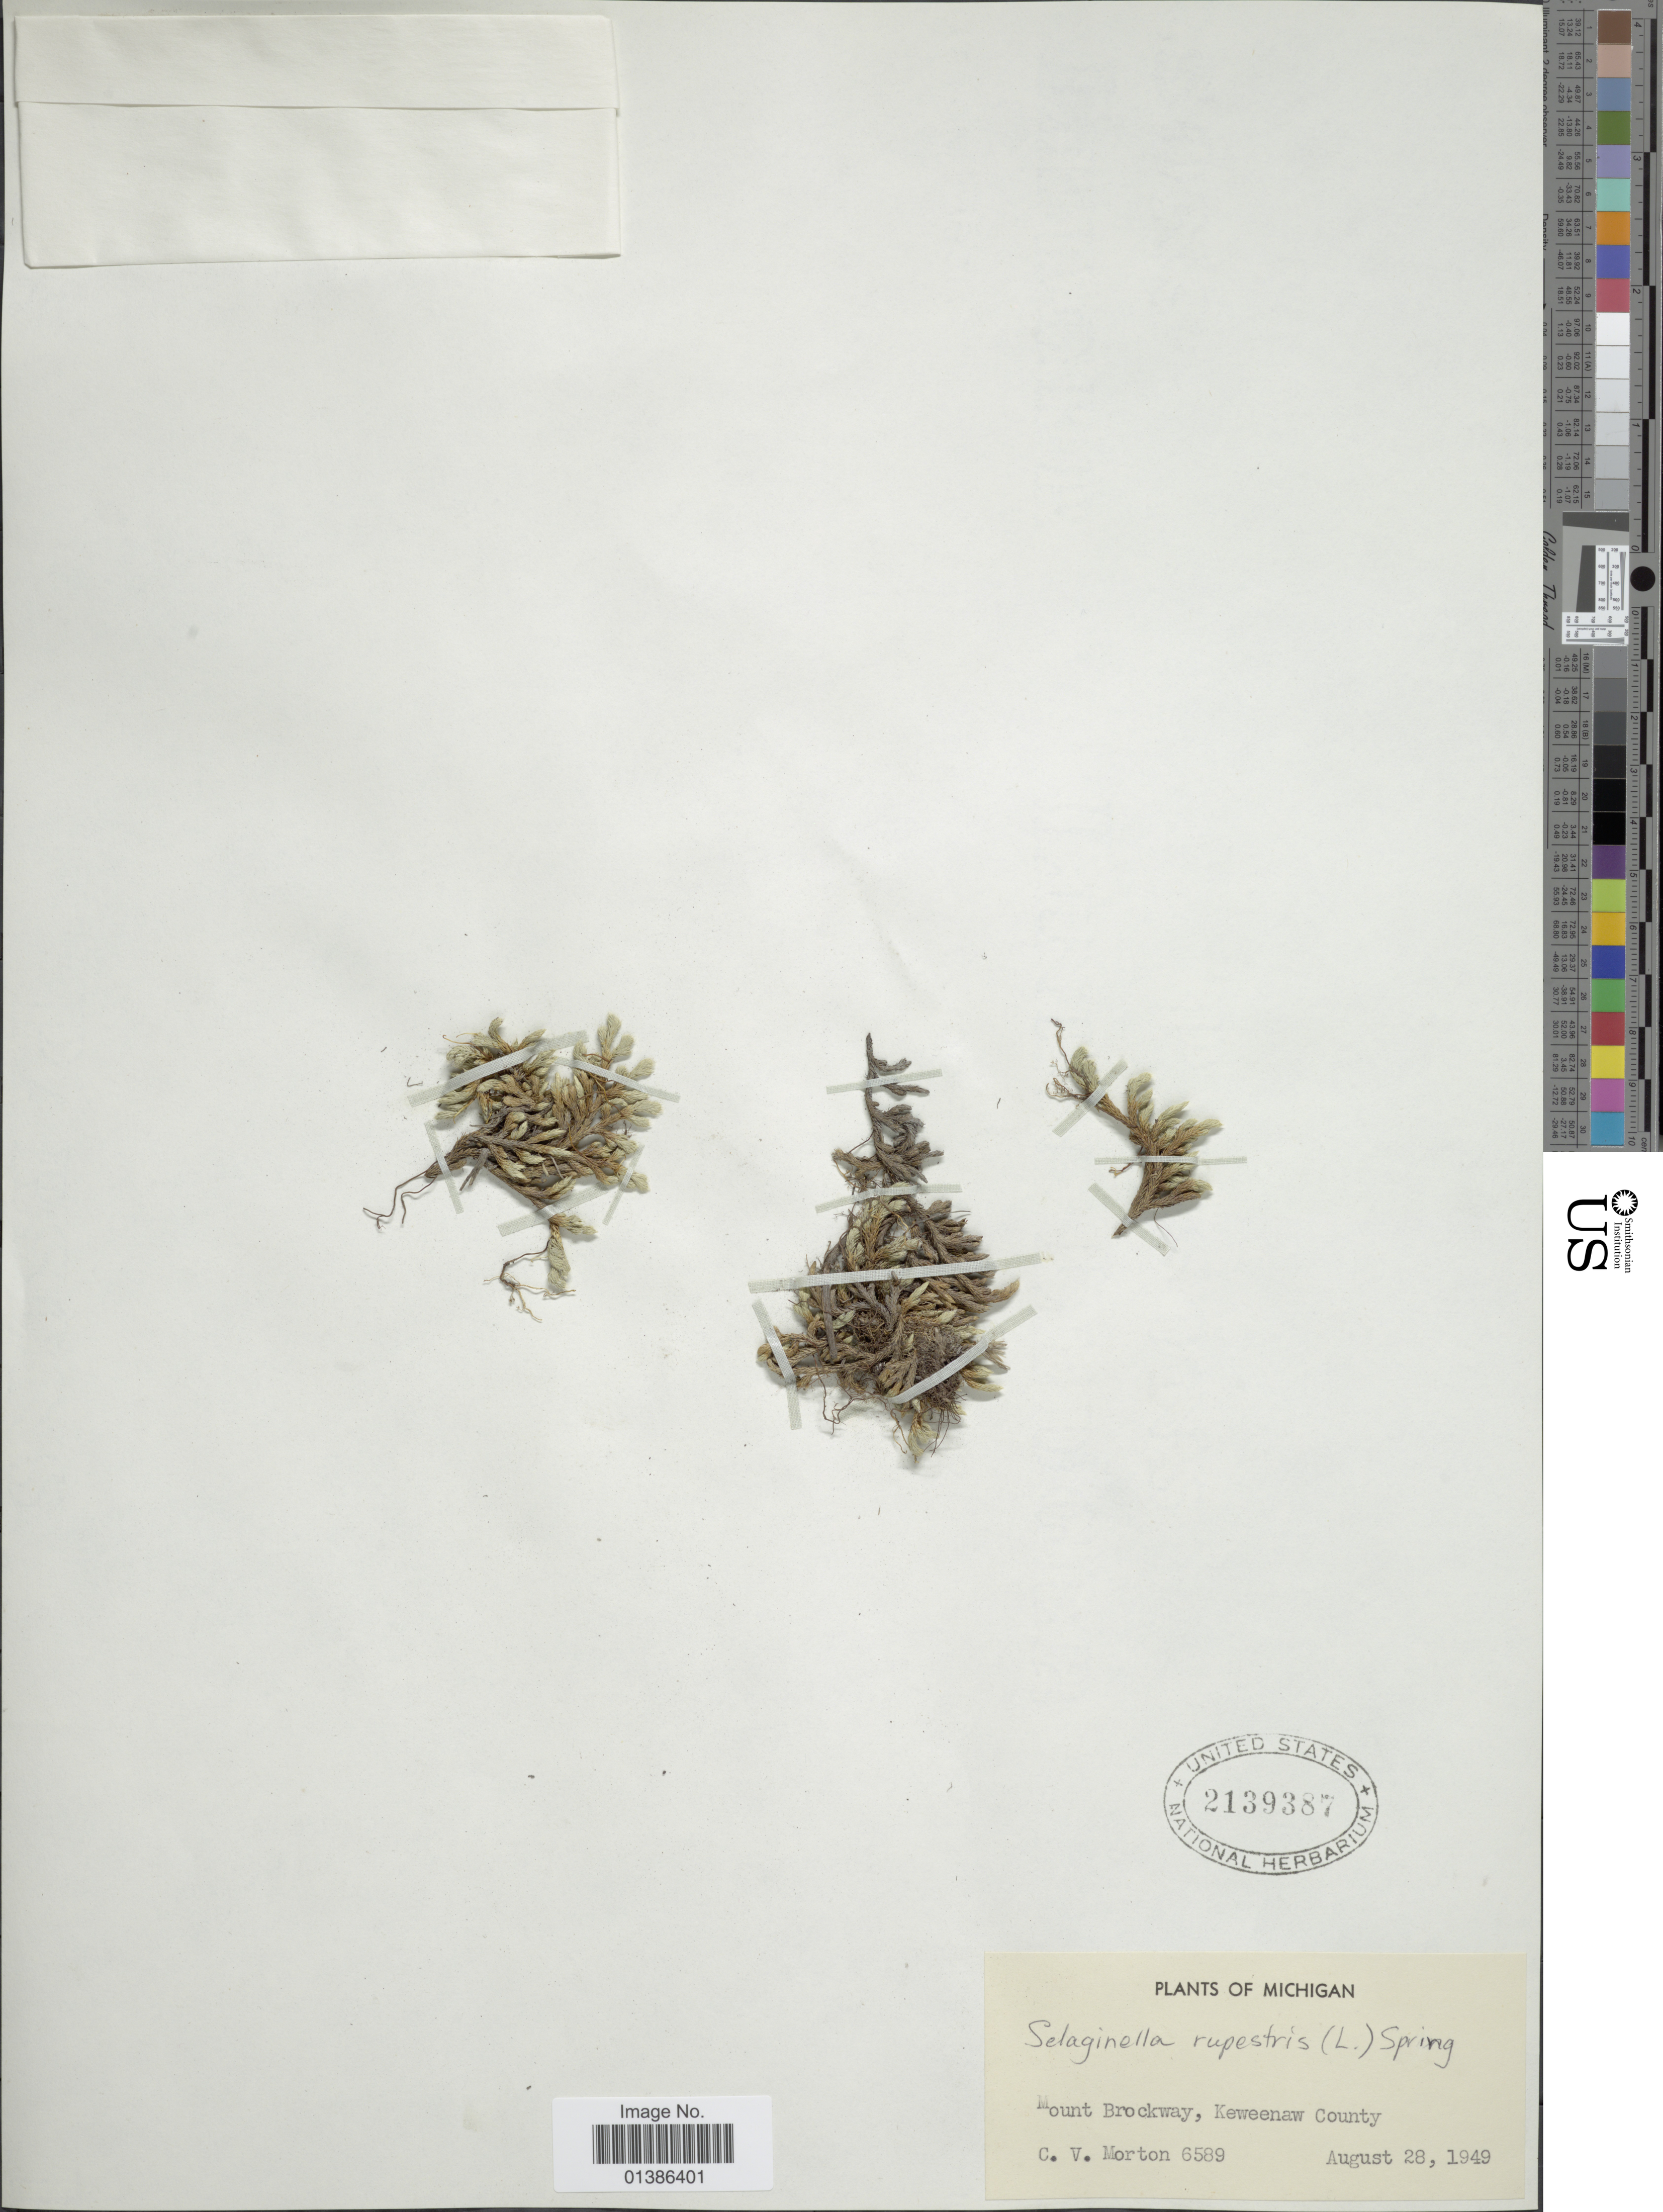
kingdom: Plantae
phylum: Tracheophyta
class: Lycopodiopsida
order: Selaginellales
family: Selaginellaceae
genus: Selaginella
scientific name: Selaginella rupestris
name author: (L.) Spring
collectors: C. V. Morton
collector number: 6589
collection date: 1949-08-28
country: United States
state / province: Michigan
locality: Mount Brockway, Keweenaw County.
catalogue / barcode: US 2139387